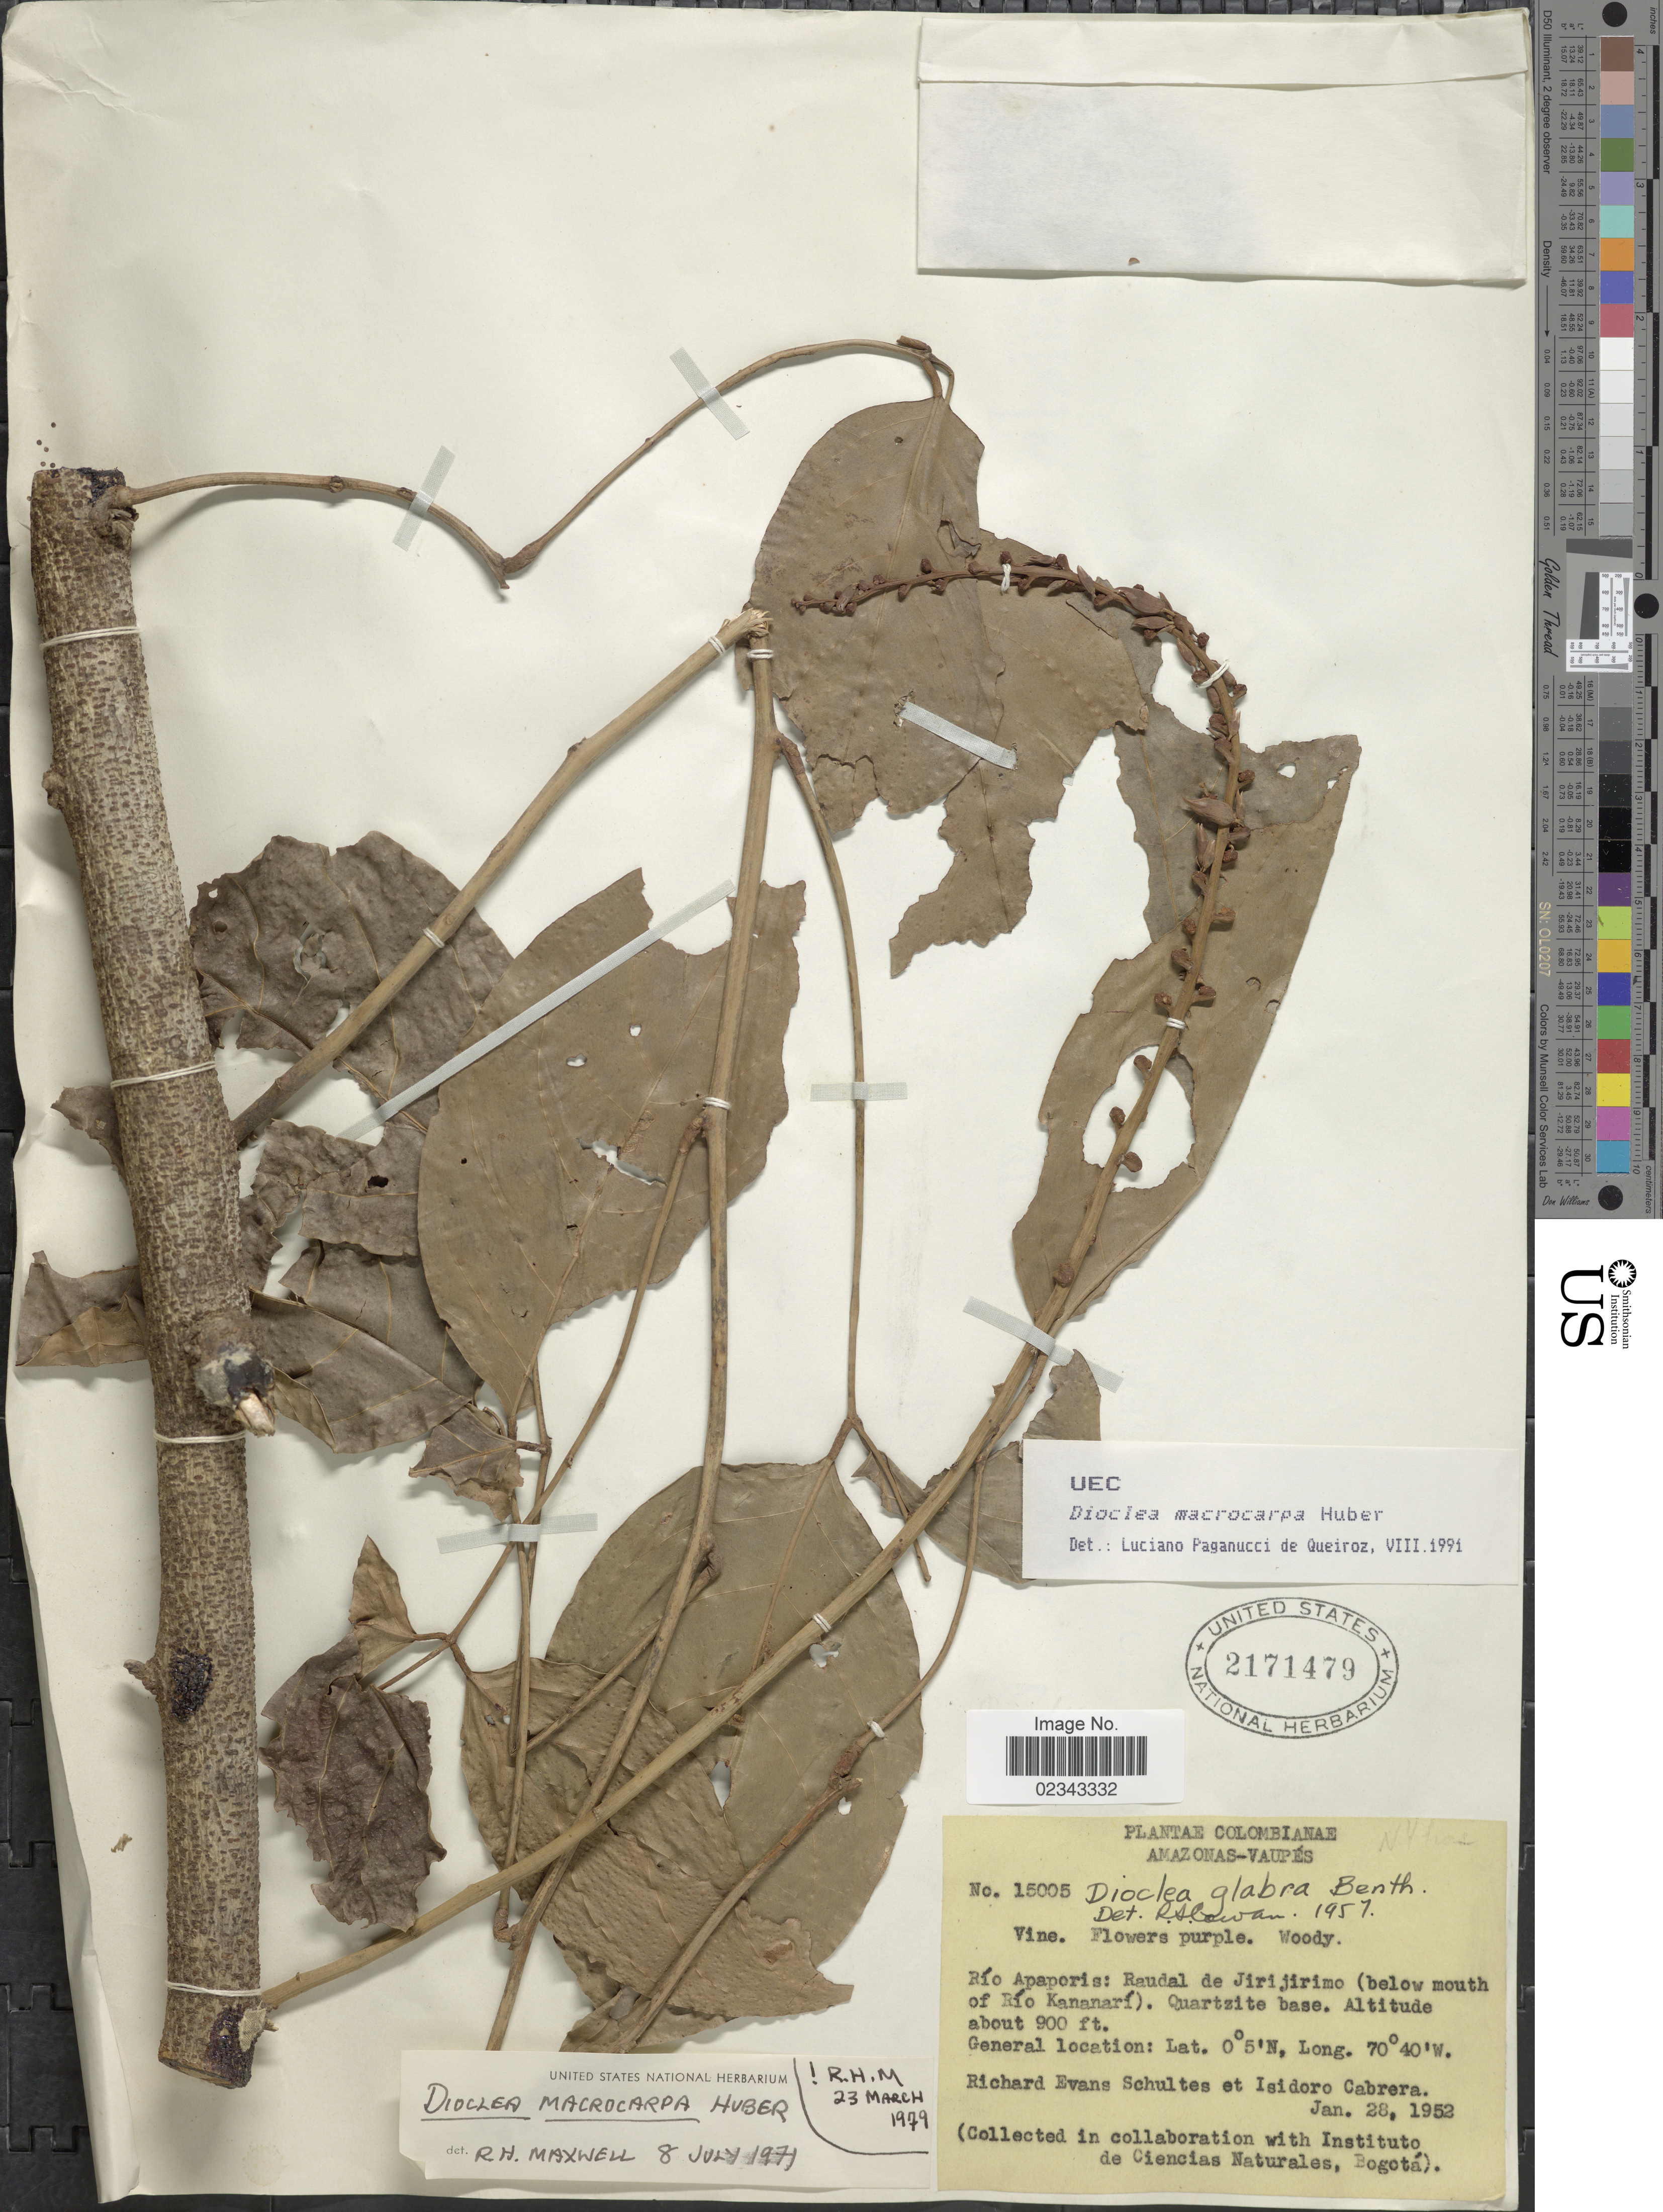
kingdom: Plantae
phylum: Tracheophyta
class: Magnoliopsida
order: Fabales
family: Fabaceae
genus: Macropsychanthus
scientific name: Macropsychanthus macrocarpus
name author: (Huber) L.P. Queiroz & Snak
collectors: R. E. Schultes & I. Cabrera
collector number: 15005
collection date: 1952-01-28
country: Colombia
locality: Amazonas - Vaupes, Río Apaporis: Raudal de Jirijirimo (below mouth of Río Kananarí). Quartzite base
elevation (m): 274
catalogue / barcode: US 2171479